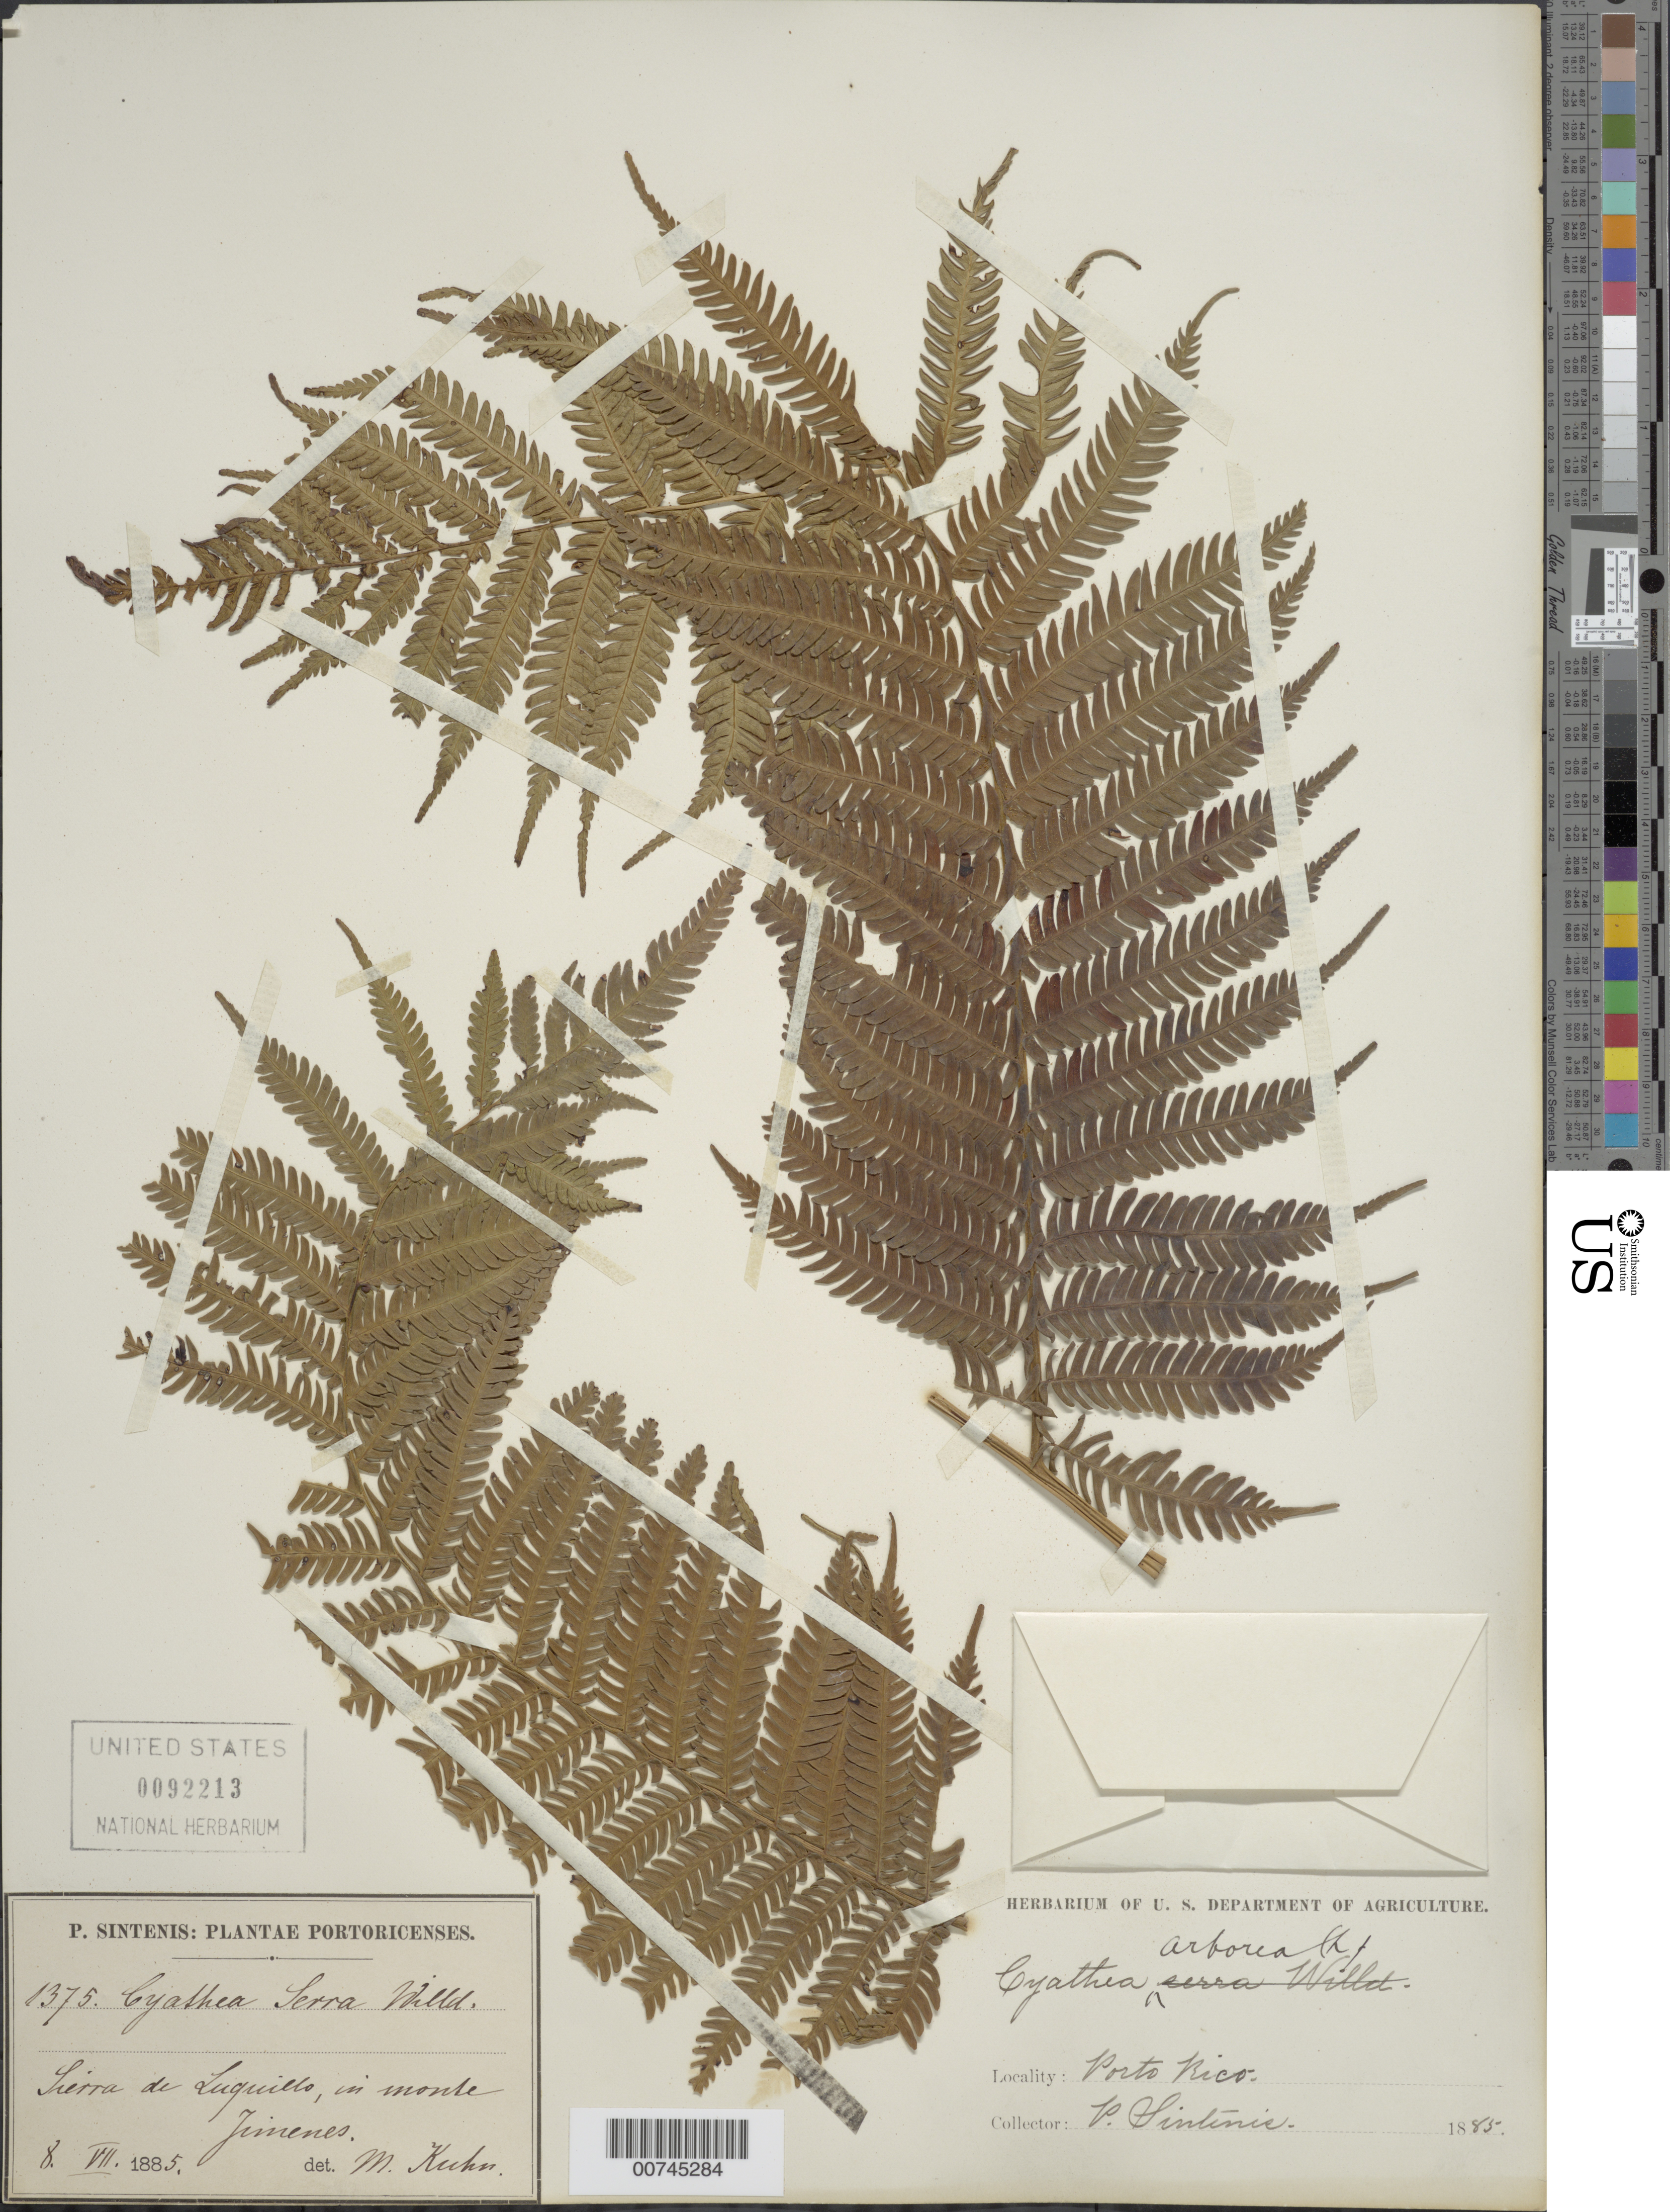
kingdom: Plantae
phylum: Tracheophyta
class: Polypodiopsida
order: Cyatheales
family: Cyatheaceae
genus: Cyathea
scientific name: Cyathea arborea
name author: (L.) Sm.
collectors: P. Sintenis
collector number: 1375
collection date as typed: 08 Jul 1885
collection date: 1885-07-08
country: Puerto Rico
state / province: Luquillo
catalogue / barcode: US 92213